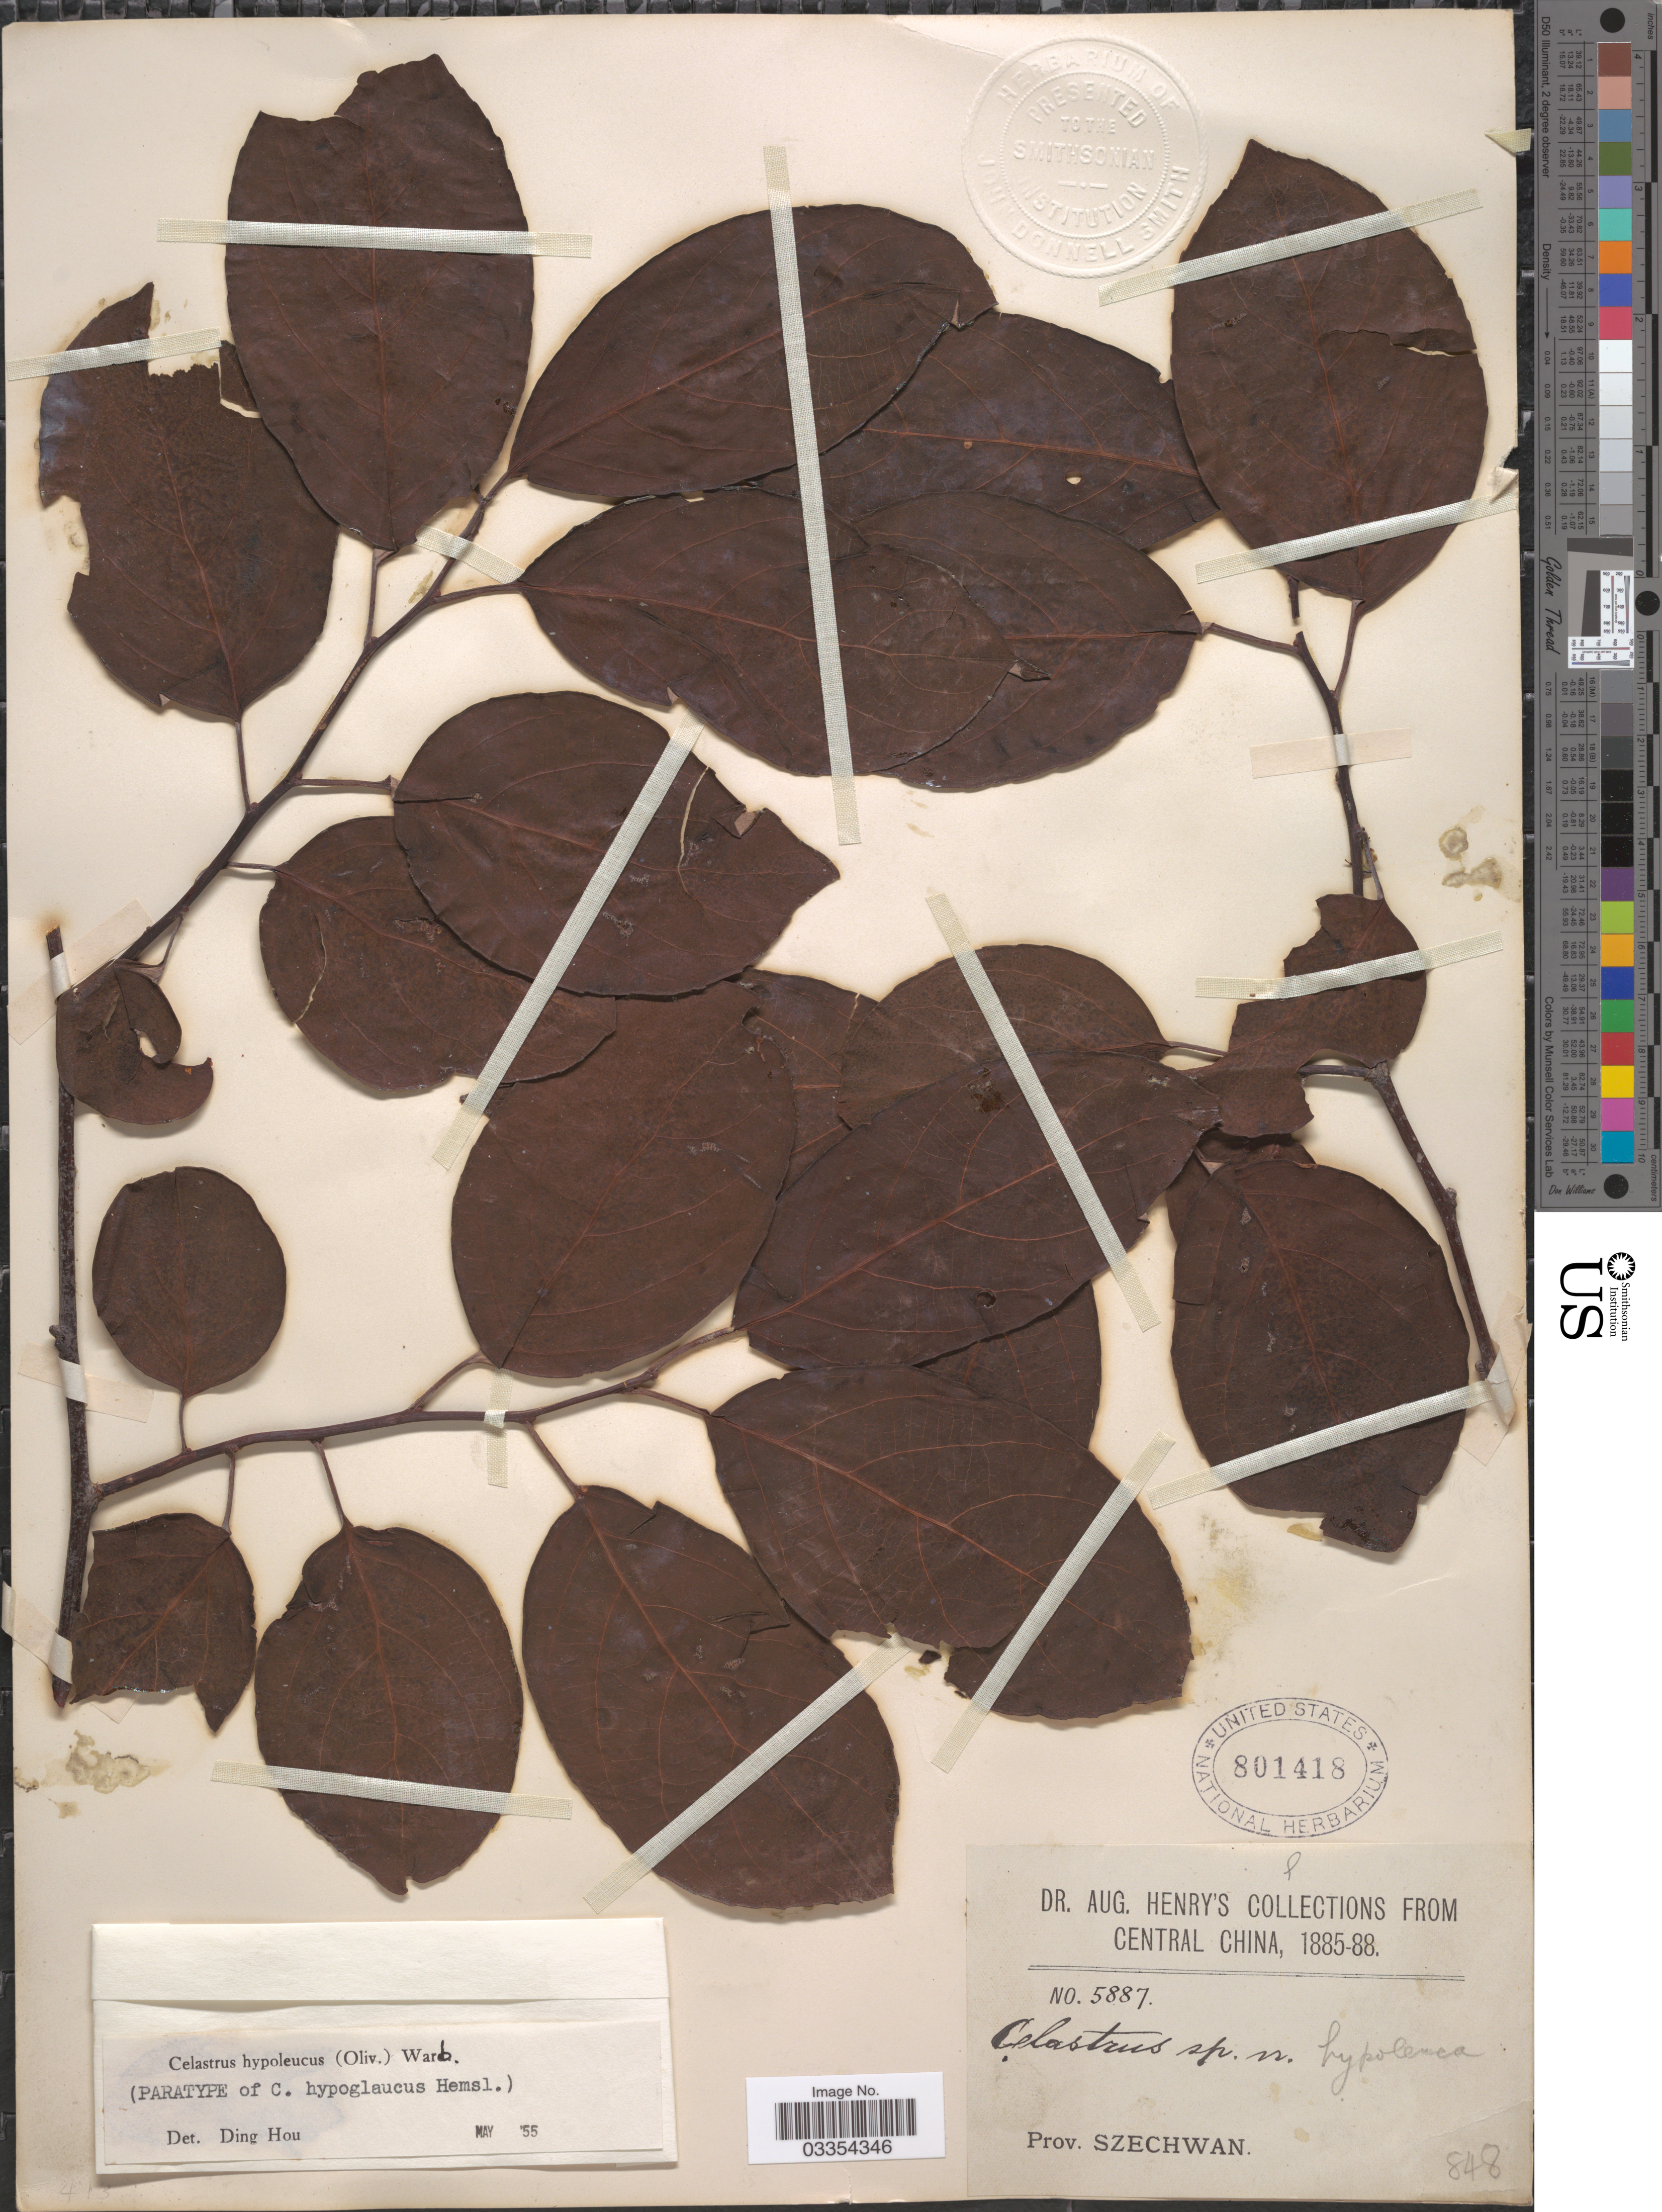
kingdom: Plantae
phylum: Tracheophyta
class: Magnoliopsida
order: Celastrales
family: Celastraceae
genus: Celastrus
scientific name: Celastrus hypoleucus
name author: (Oliv.) Warb. ex Loes.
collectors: A. Henry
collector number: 5887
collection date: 1885/1888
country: China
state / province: Sichuan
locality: Central China. Prov. Szechwan.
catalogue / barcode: US 801418